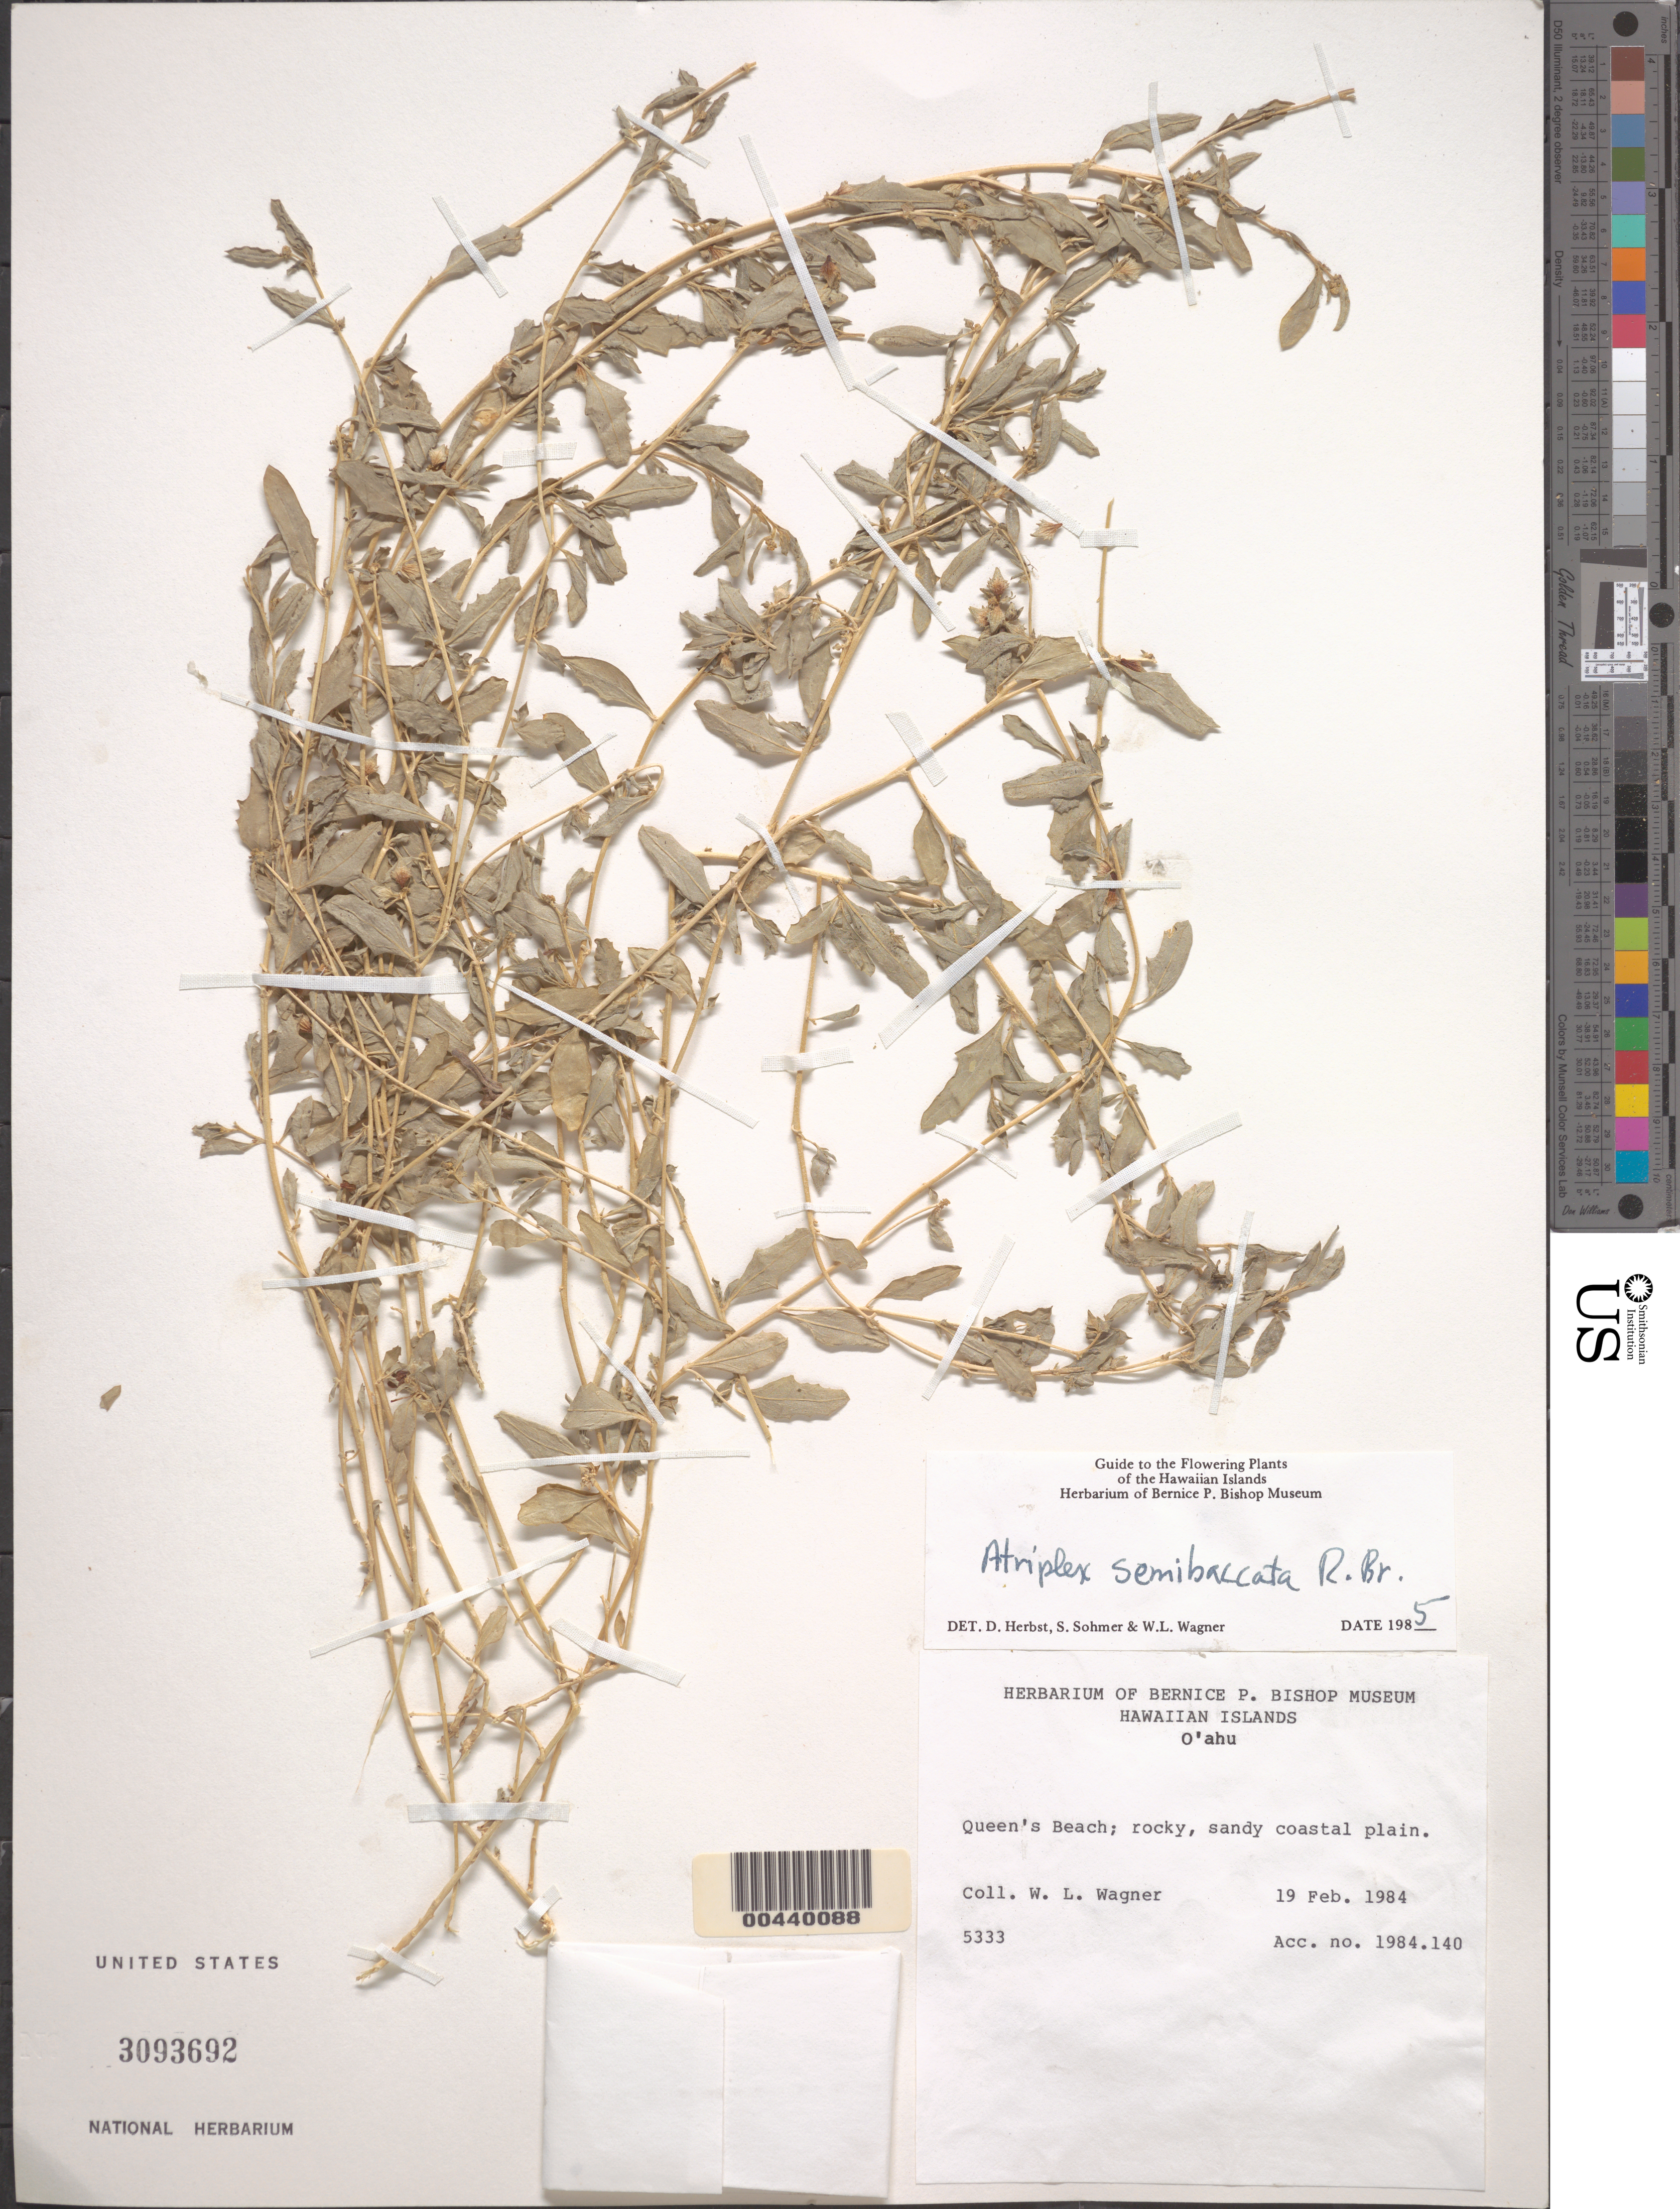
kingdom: Plantae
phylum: Tracheophyta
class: Magnoliopsida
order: Caryophyllales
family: Amaranthaceae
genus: Atriplex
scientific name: Atriplex semibaccata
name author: R. Br.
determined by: Herbst, D. R.; et al.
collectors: W. L. Wagner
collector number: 5333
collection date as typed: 19 Feb 1984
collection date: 1984-02-19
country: United States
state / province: Hawaii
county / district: Honolulu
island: Oahu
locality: Queen's Beach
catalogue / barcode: US 3093692